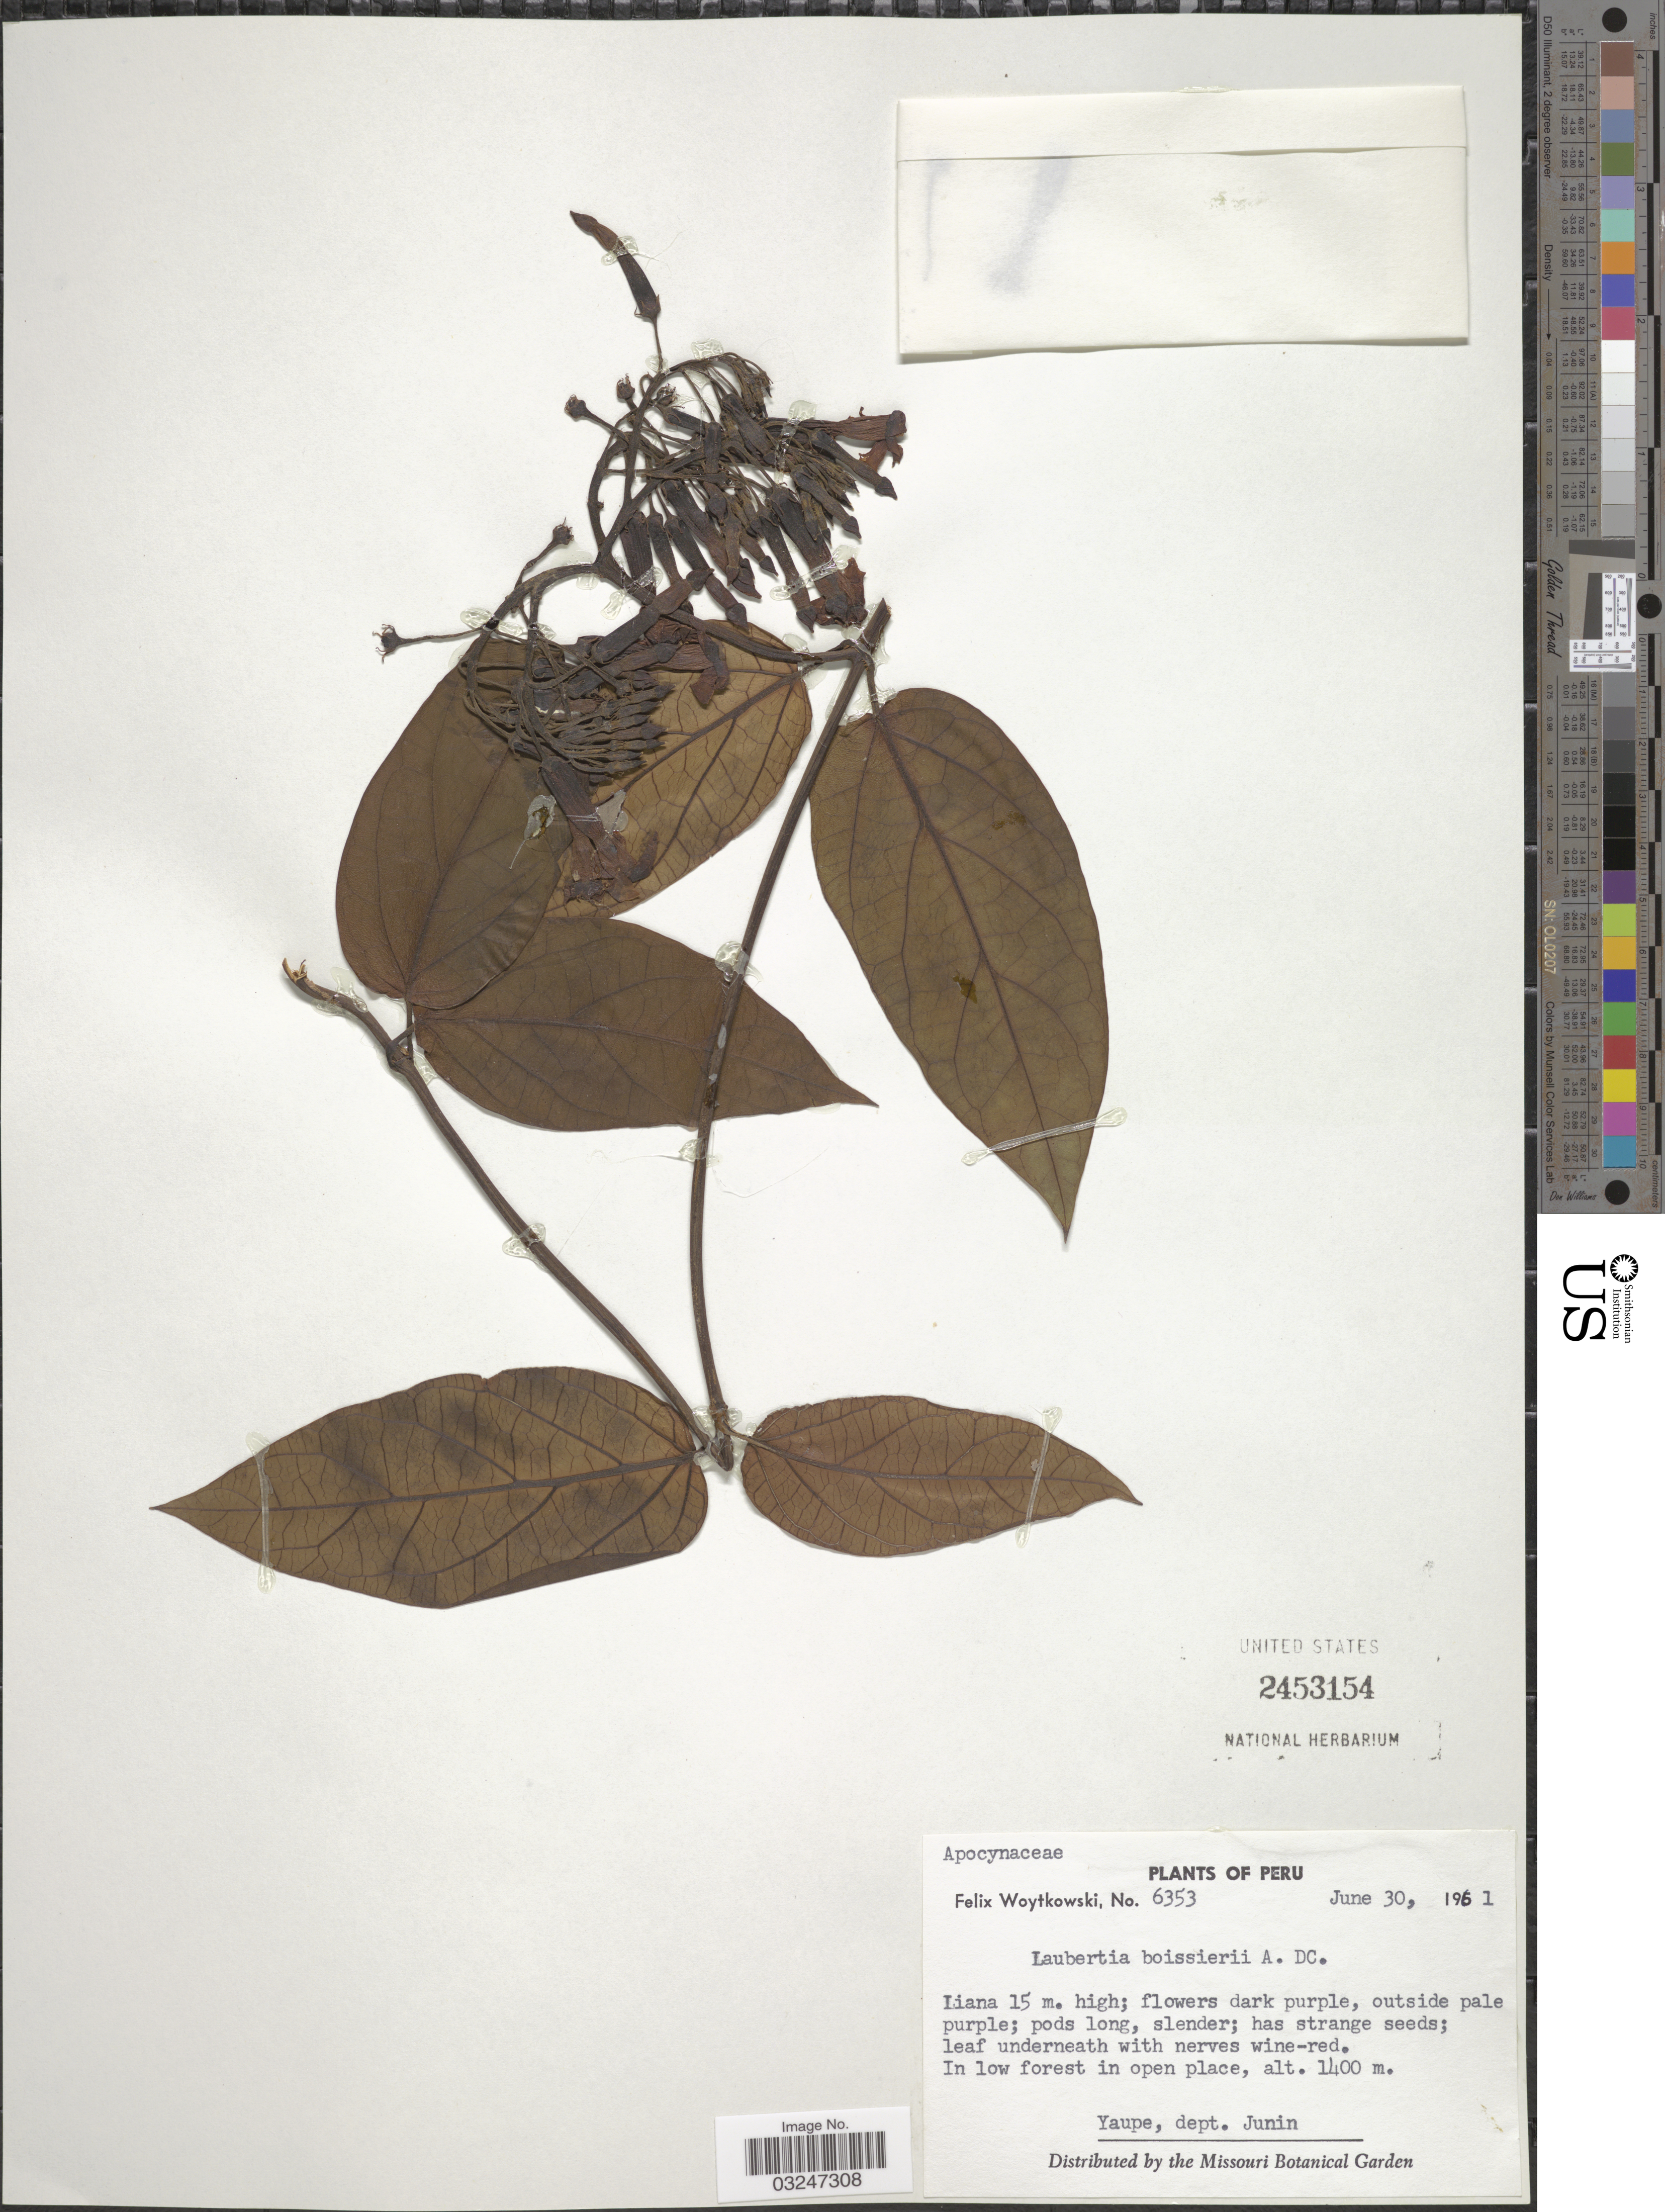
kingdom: Plantae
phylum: Tracheophyta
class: Magnoliopsida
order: Gentianales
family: Apocynaceae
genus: Laubertia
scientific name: Laubertia boissieri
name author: A. DC.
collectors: F. Woytkowski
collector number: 6353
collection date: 1961-06-30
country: Peru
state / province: Junín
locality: Yaupe, dept. Junin.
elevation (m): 1400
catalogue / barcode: US 2453154